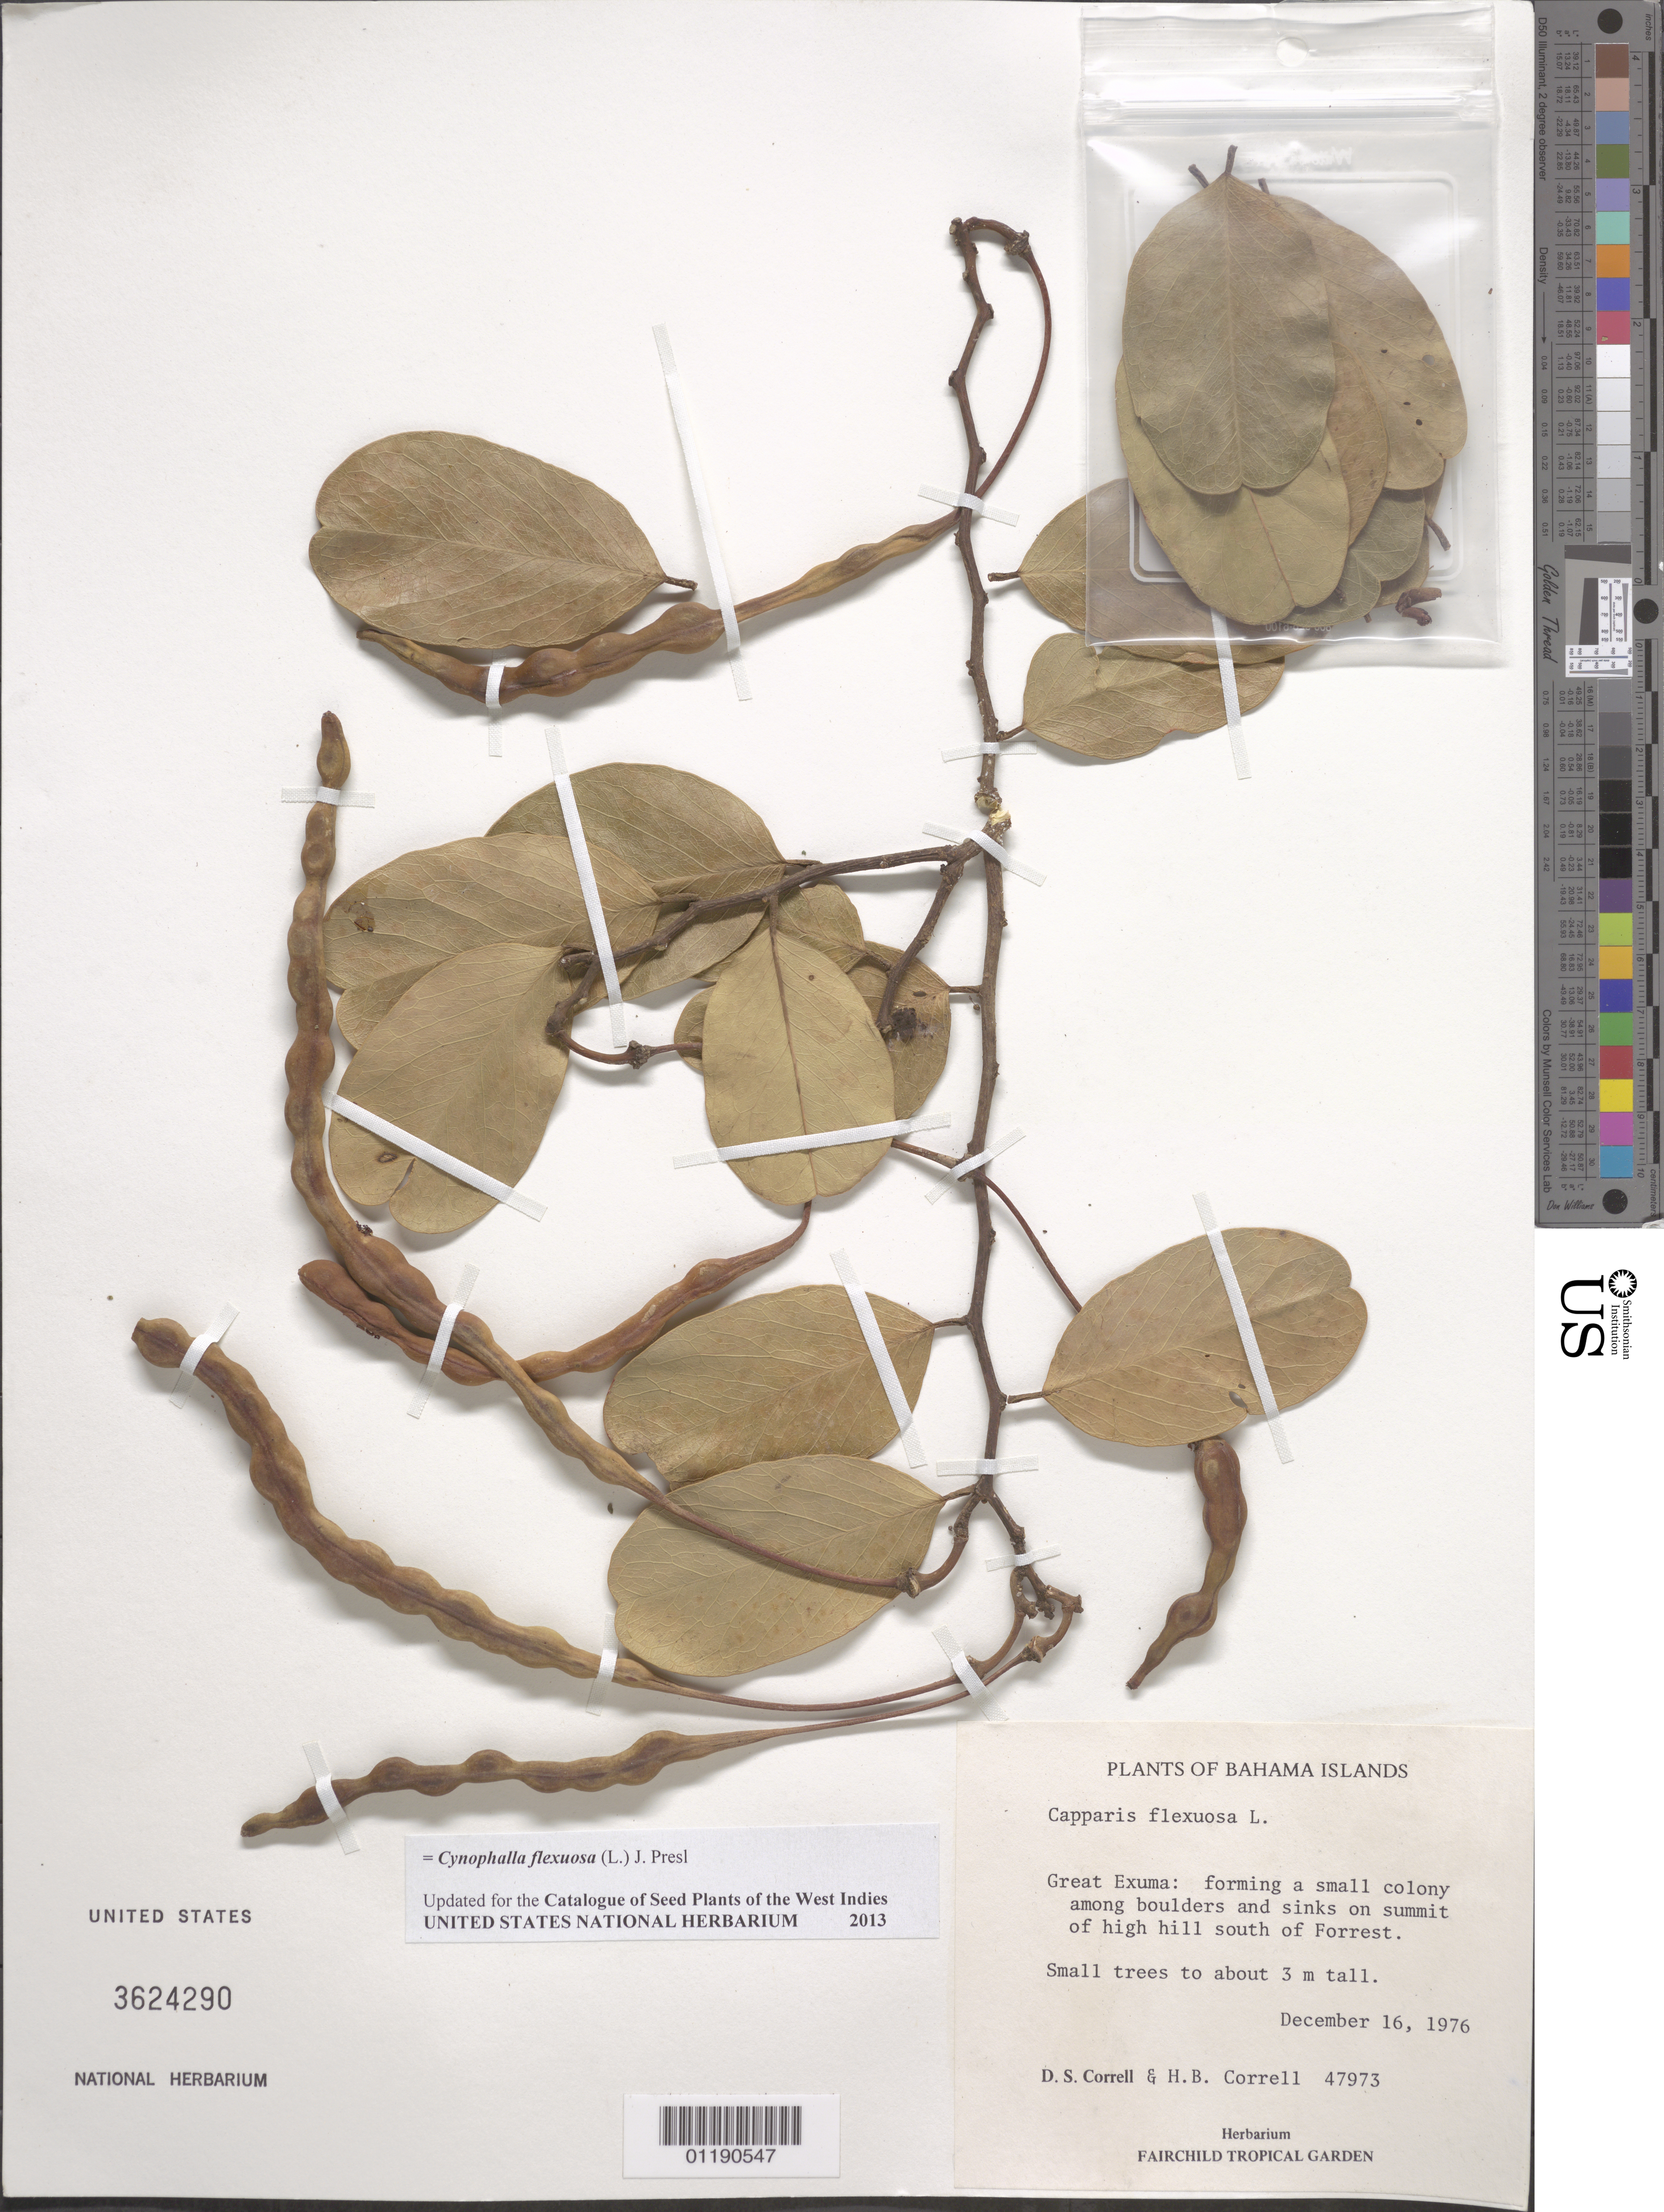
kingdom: Plantae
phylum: Tracheophyta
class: Magnoliopsida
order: Brassicales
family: Capparaceae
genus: Cynophalla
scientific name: Cynophalla flexuosa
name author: (L.) J. Presl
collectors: D. S. Correll & H. Correll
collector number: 47973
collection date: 1976-12-16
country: Bahamas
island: Great Exuma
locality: Great Exuma: S of Forrest.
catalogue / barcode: US 3624290